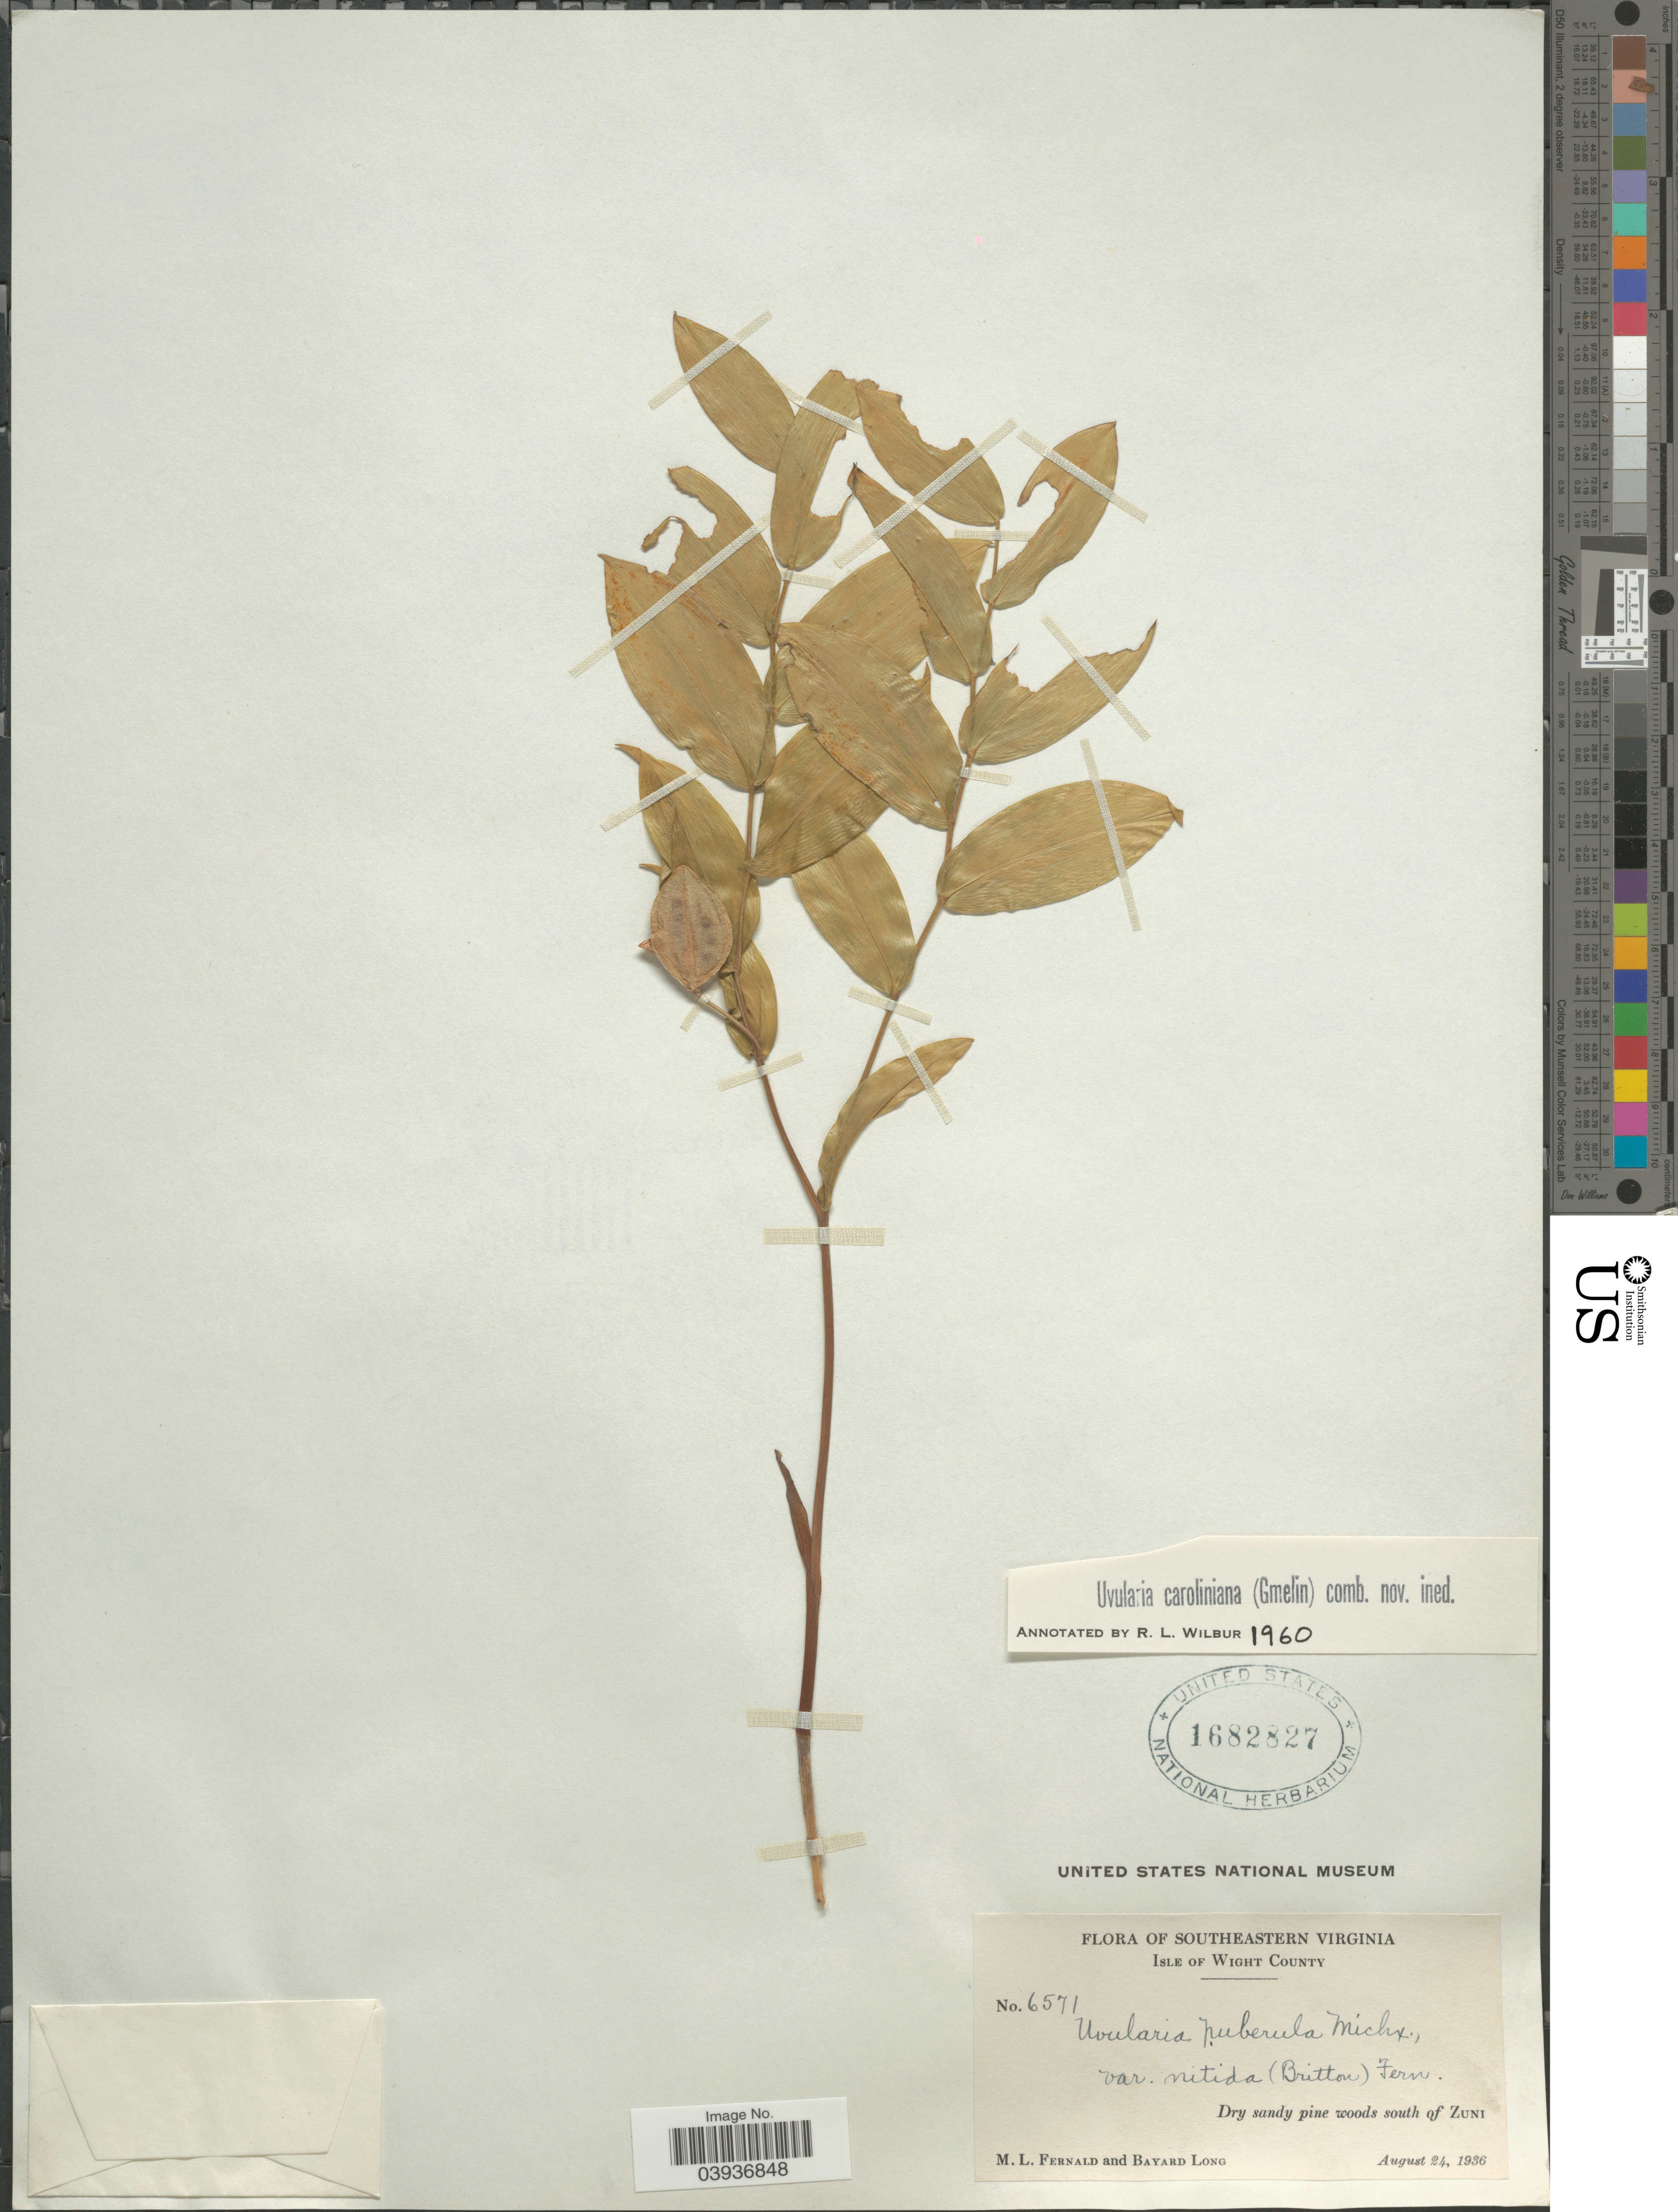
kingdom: Plantae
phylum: Tracheophyta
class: Liliopsida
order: Liliales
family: Colchicaceae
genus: Uvularia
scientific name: Uvularia caroliniana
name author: (J.F. Gmel.) Wilbur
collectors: M. L. Fernald & B. Long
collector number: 6571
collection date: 1936-08-24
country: United States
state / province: Virginia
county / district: Isle of Wight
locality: Southeastern Virginia. Isle of Wight County. Dry sandy pine woods south of Zuni.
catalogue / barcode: US 1682827